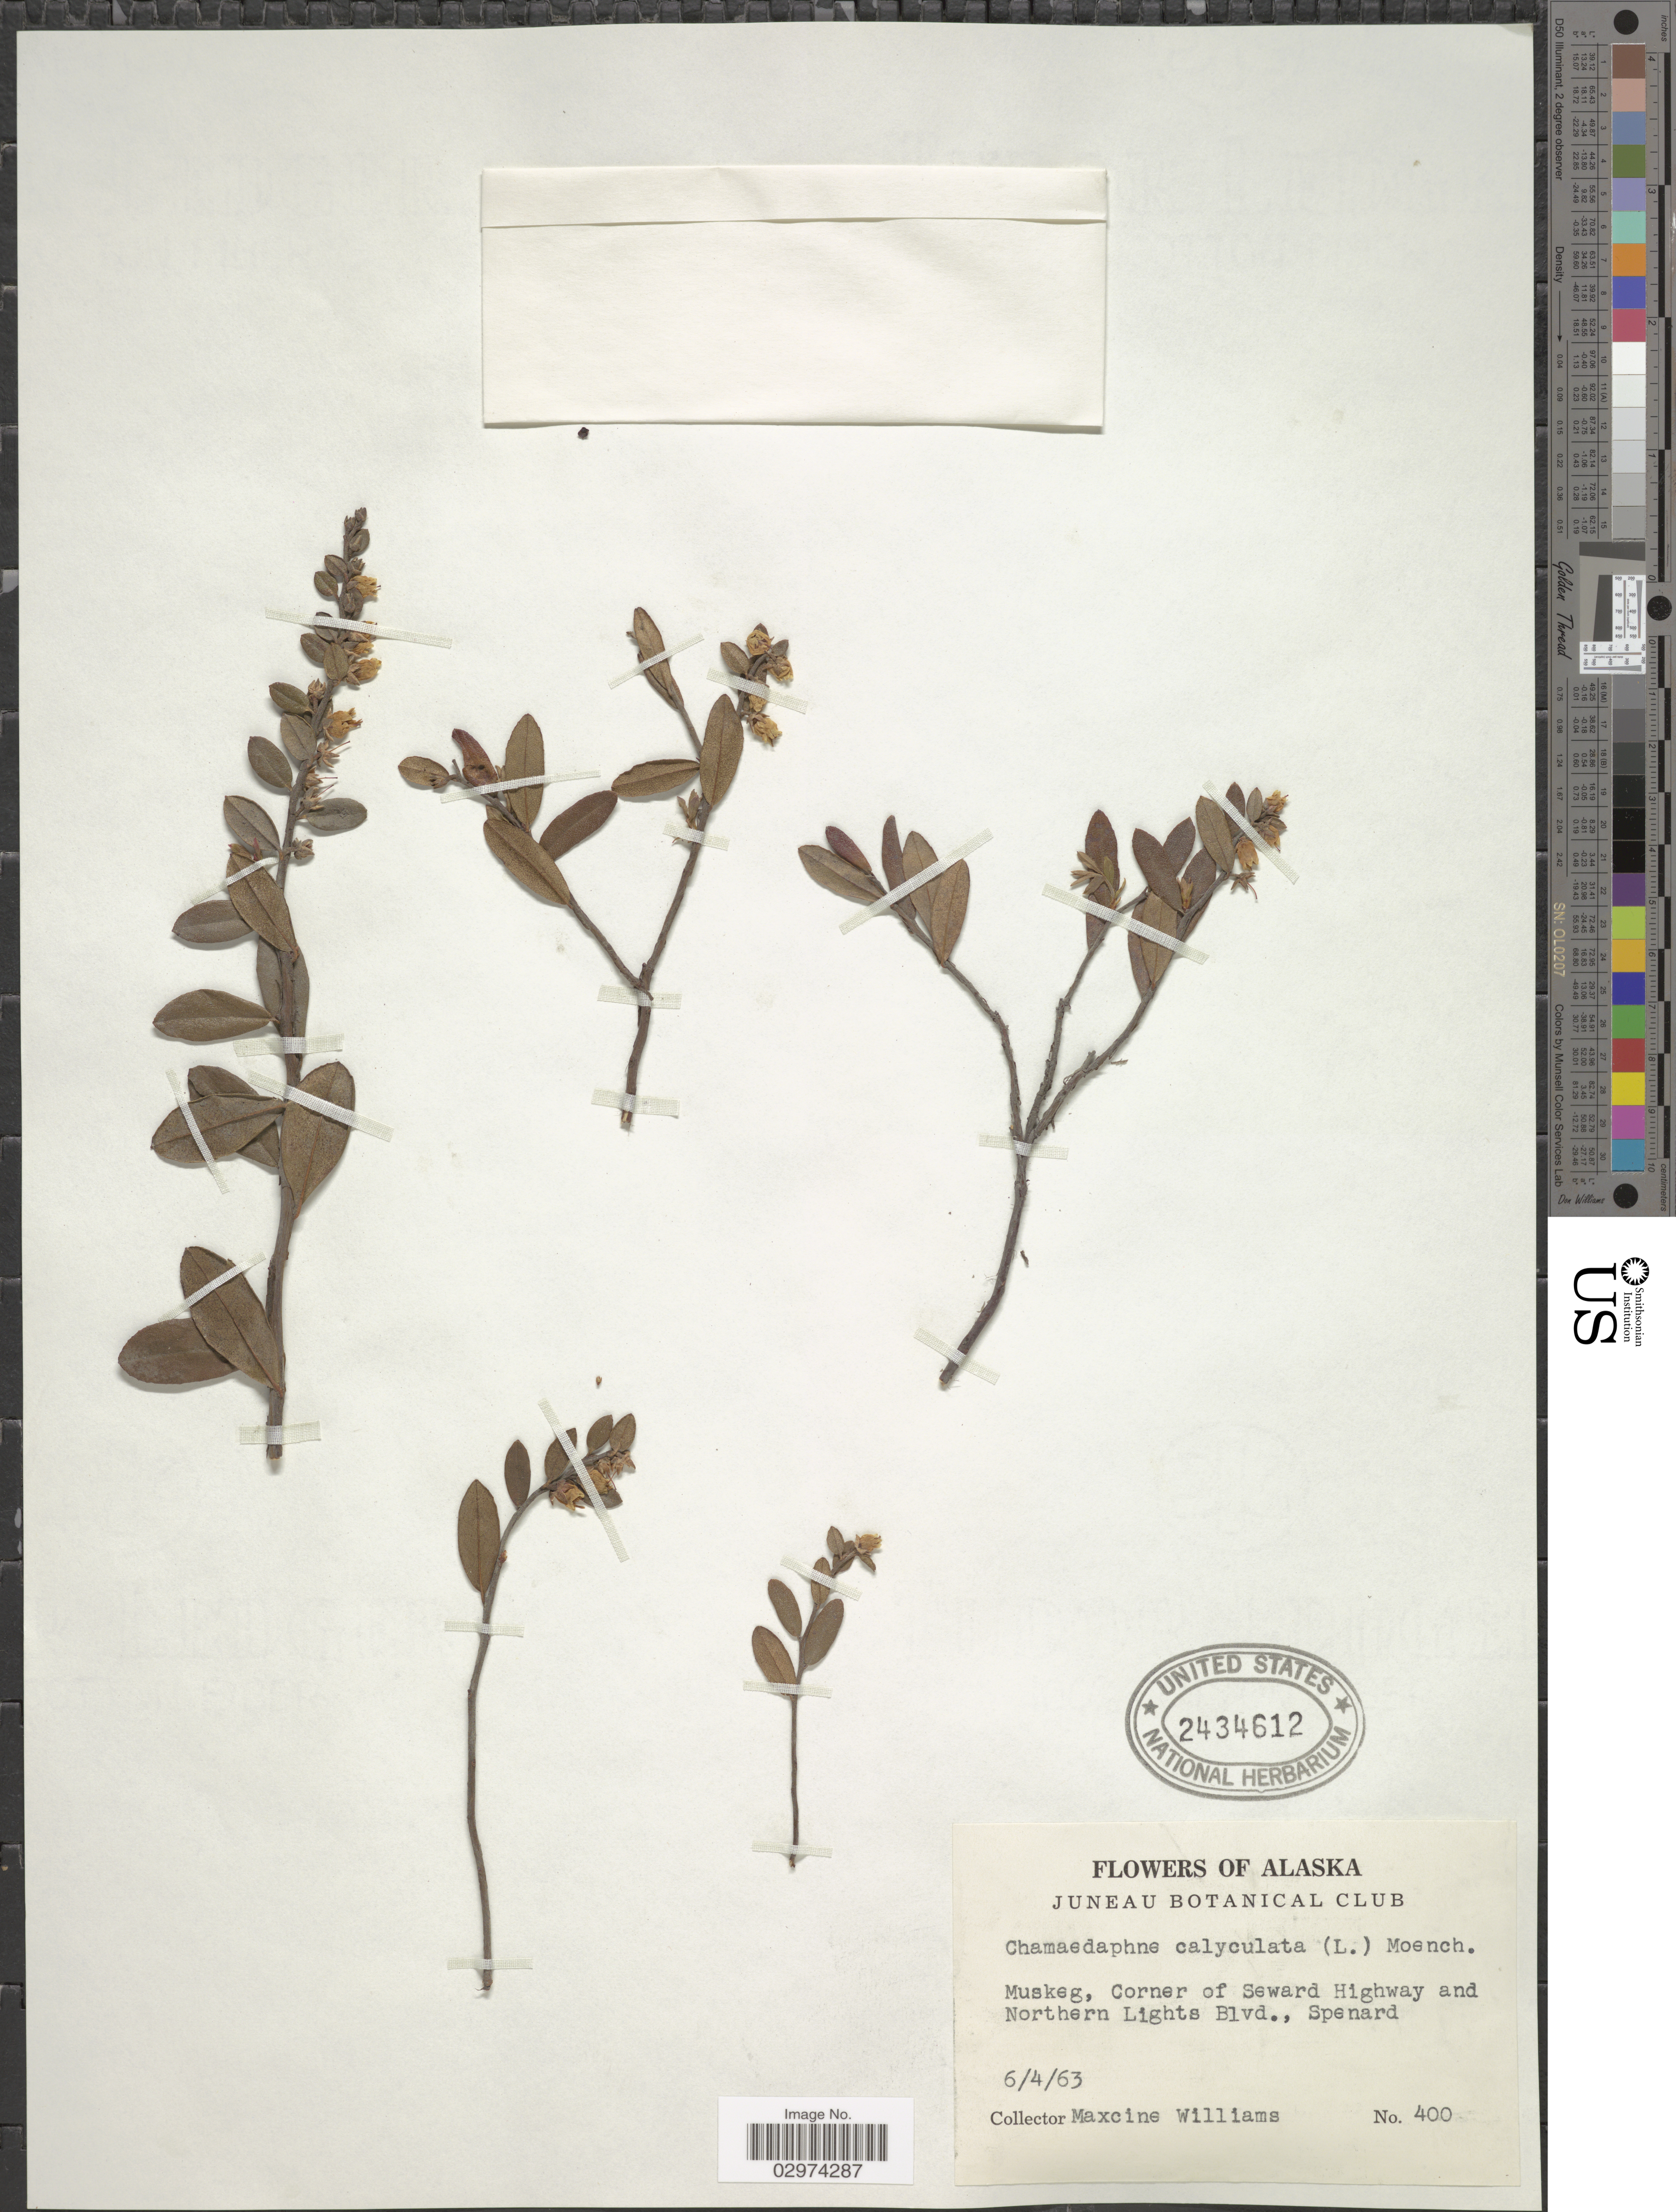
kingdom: Plantae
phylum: Tracheophyta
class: Magnoliopsida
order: Ericales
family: Ericaceae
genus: Chamaedaphne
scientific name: Chamaedaphne calyculata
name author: (L.) Moench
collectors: M. Williams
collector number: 400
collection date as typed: Transcribed d/m/y: 4/6/63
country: United States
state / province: Alaska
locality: Muskeg, Corner of Seward Highway and Northern Lights Blvd., Spenard.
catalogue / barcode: US 2434612